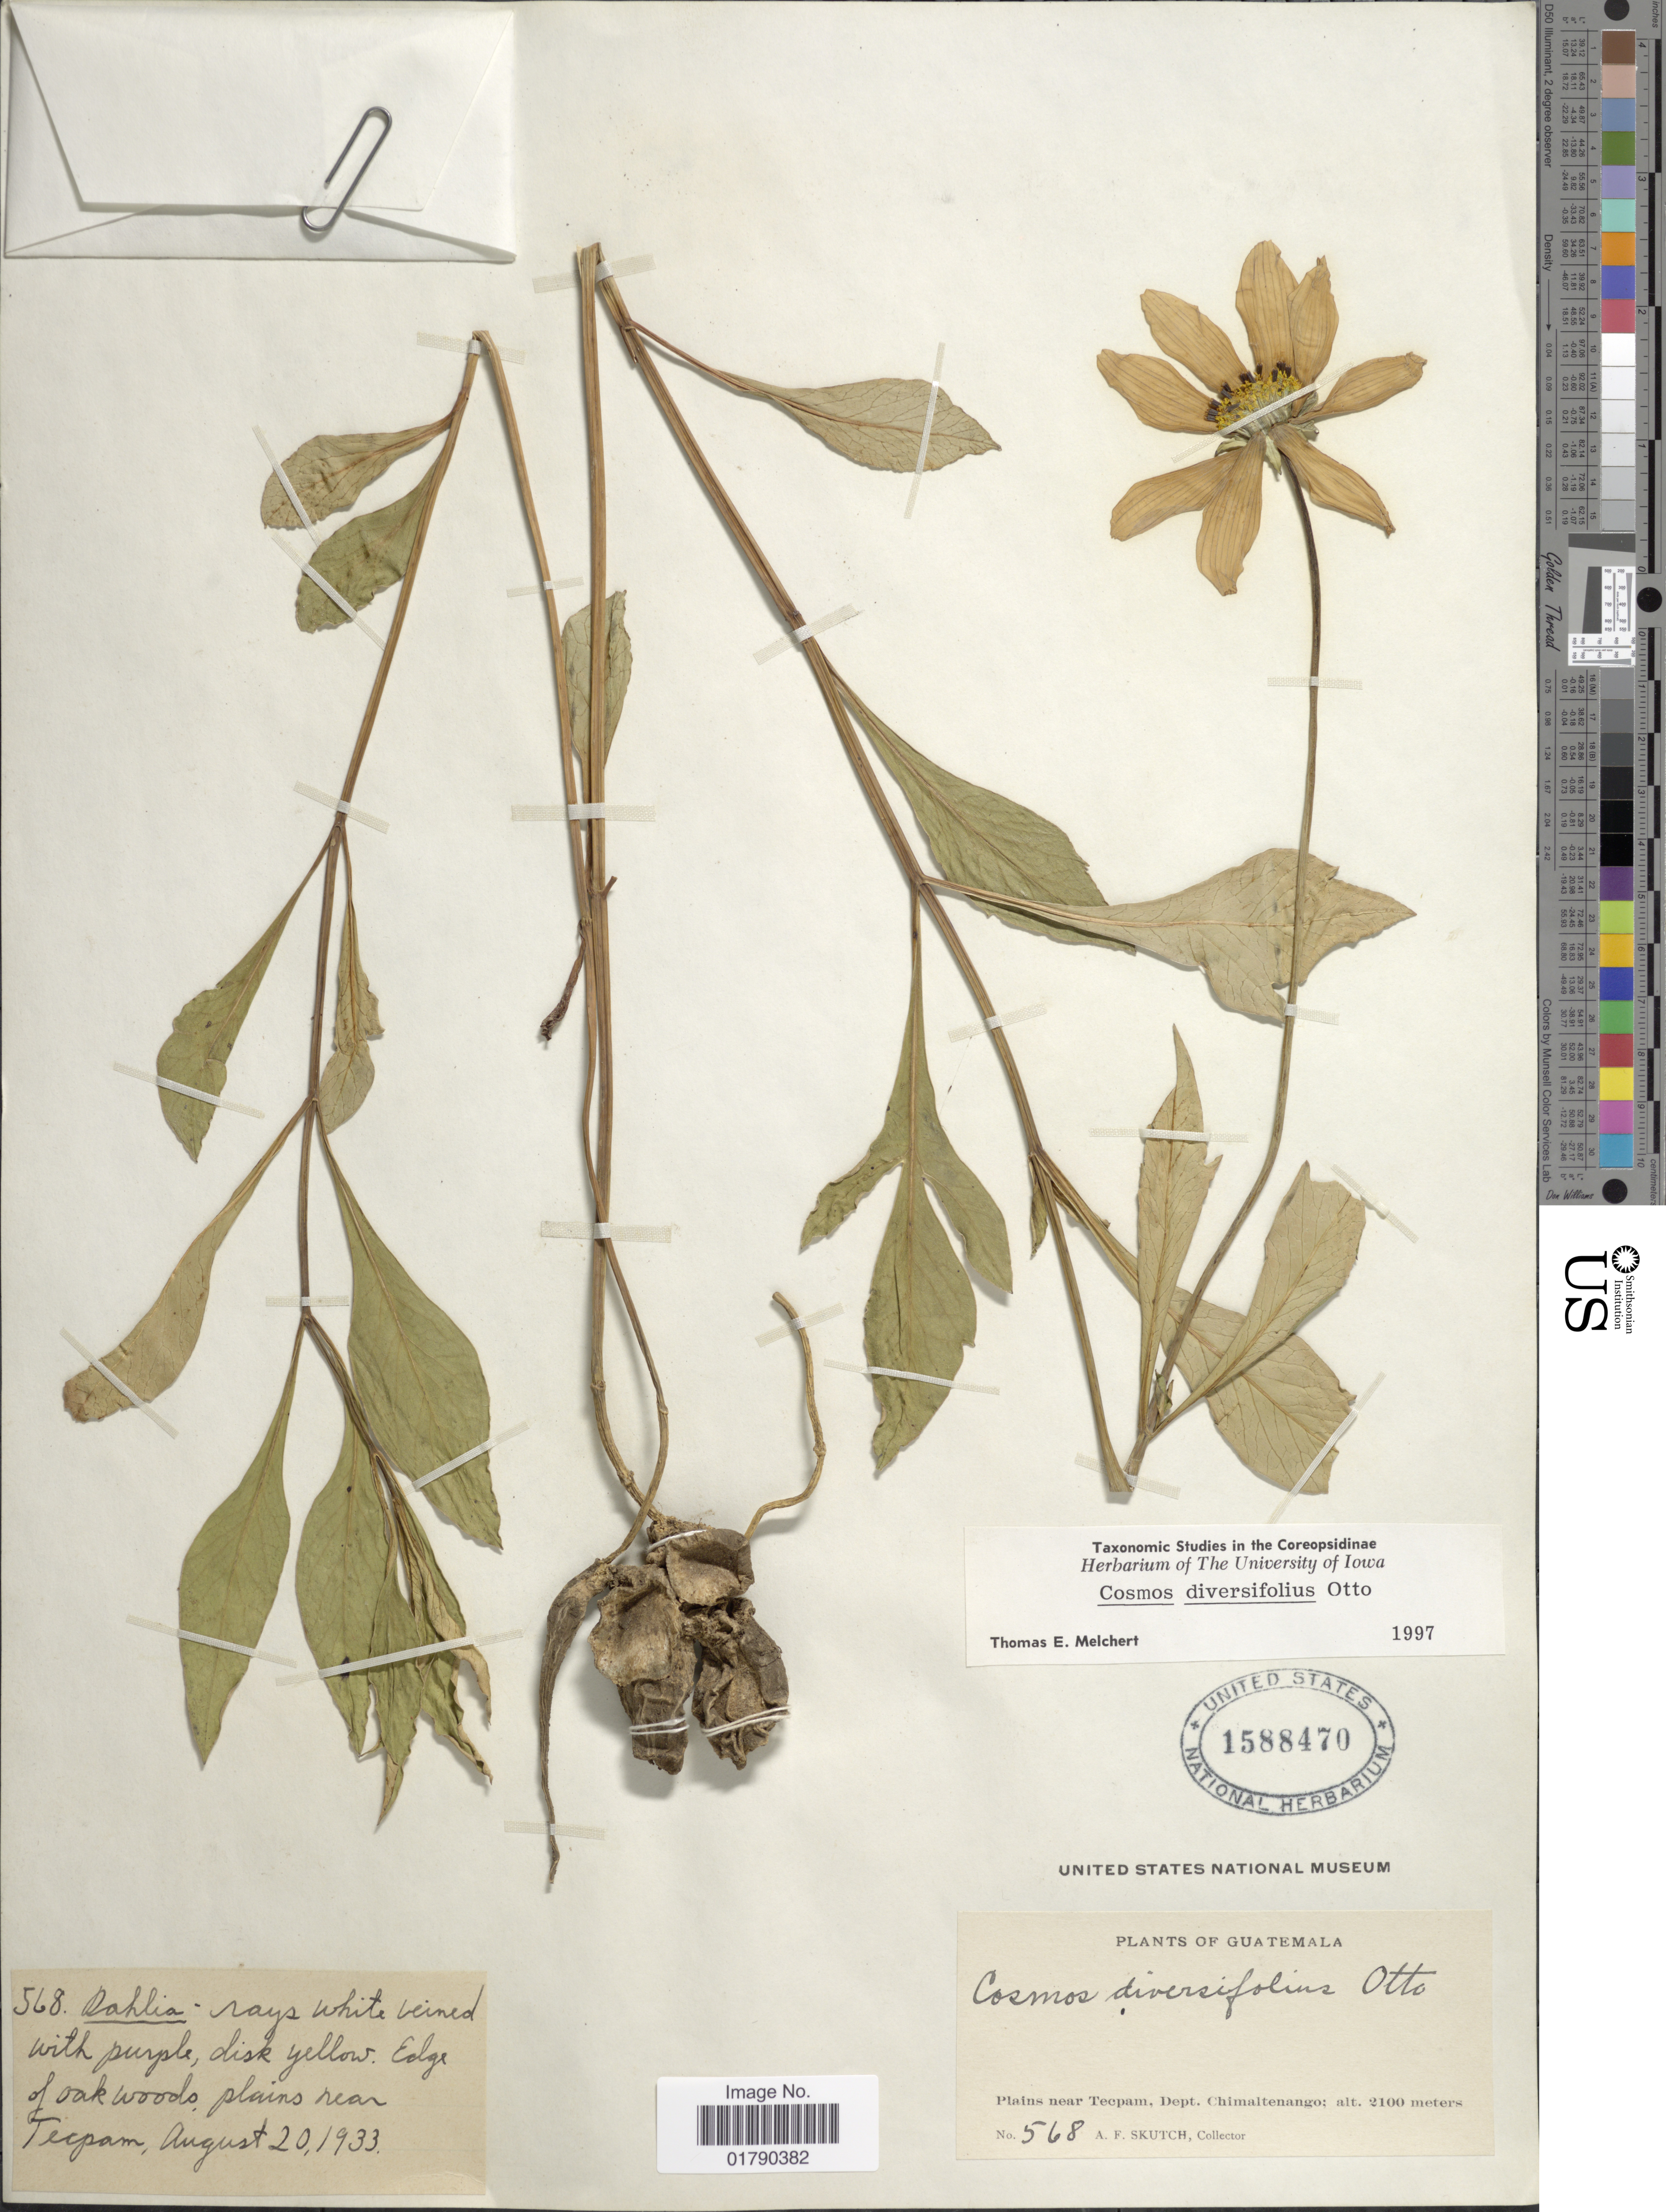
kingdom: Plantae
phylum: Tracheophyta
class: Magnoliopsida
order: Asterales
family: Asteraceae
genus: Cosmos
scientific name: Cosmos diversifolius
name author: Otto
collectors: A. F. Skutch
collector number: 568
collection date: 1933-08-20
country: Guatemala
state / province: Chimaltenango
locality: Plains near TTecpam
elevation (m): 2100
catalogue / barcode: US 1588470